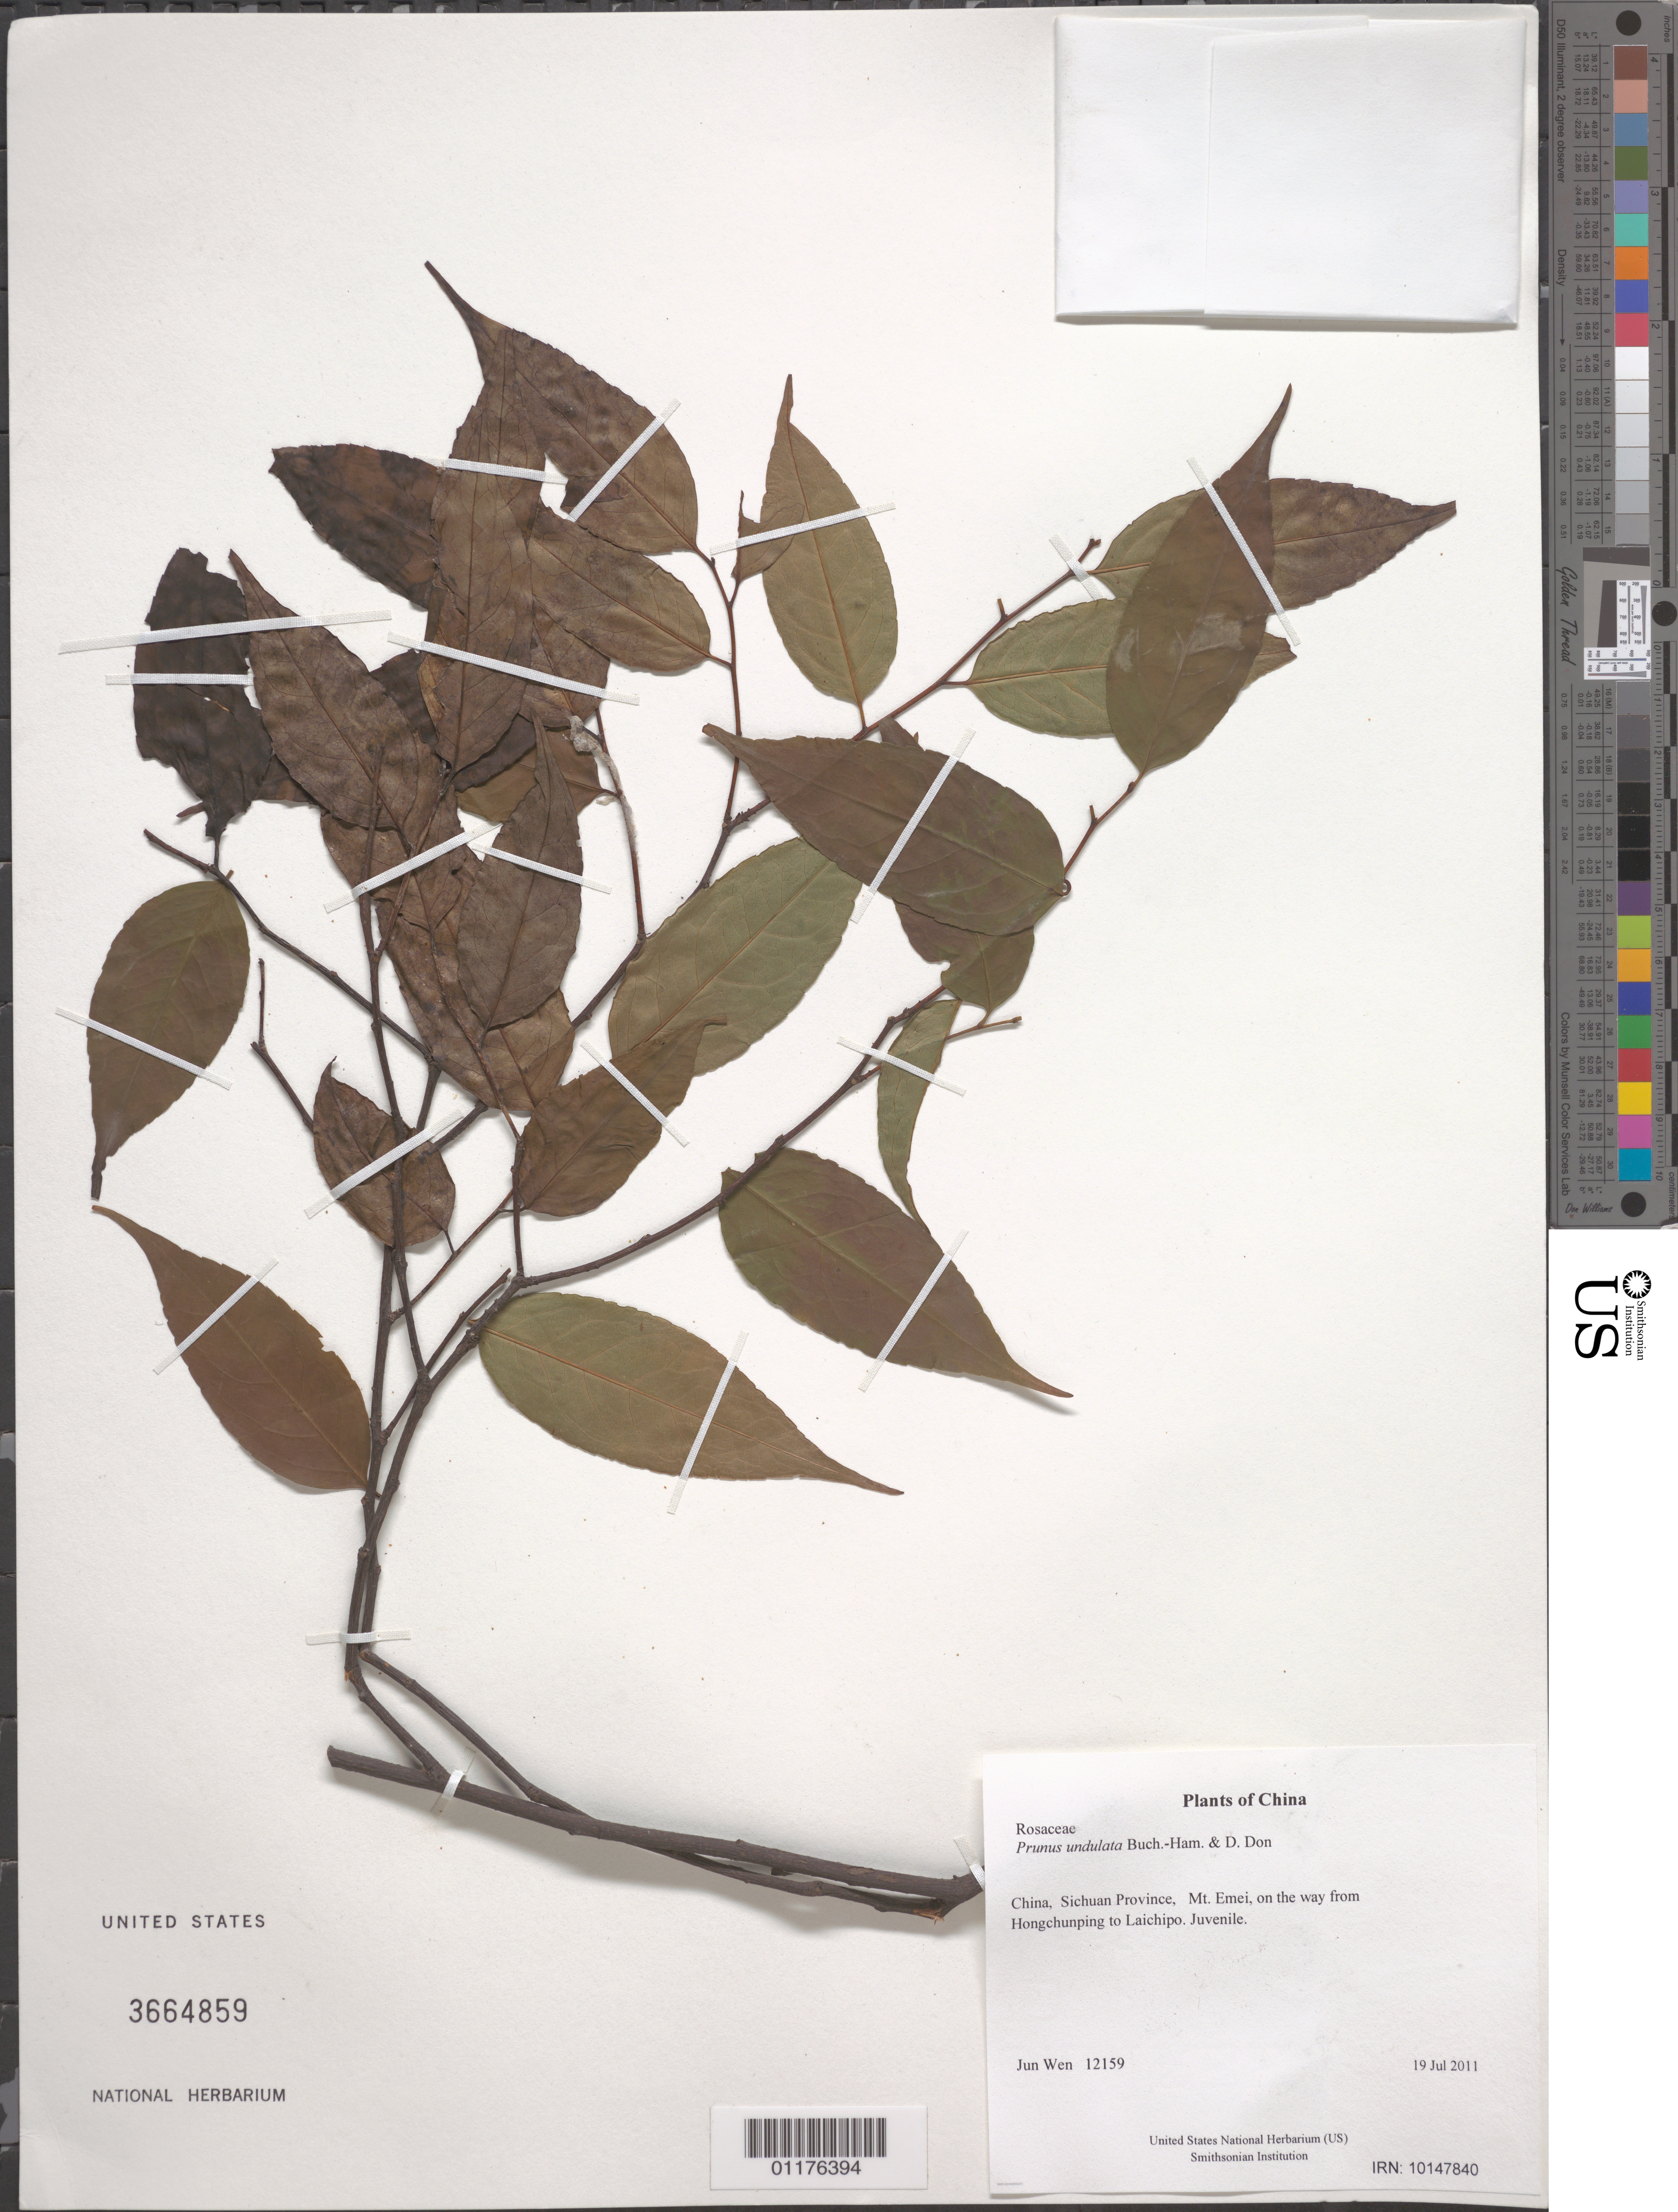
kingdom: Plantae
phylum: Tracheophyta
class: Magnoliopsida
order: Rosales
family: Rosaceae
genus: Prunus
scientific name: Prunus undulata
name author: Buch.-Ham. & D. Don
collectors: J. Wen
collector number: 12159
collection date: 2011-07-19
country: China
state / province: Sichuan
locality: Mt. Emei, on the way from Hongchunping to Laichipo.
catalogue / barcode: US 3664859